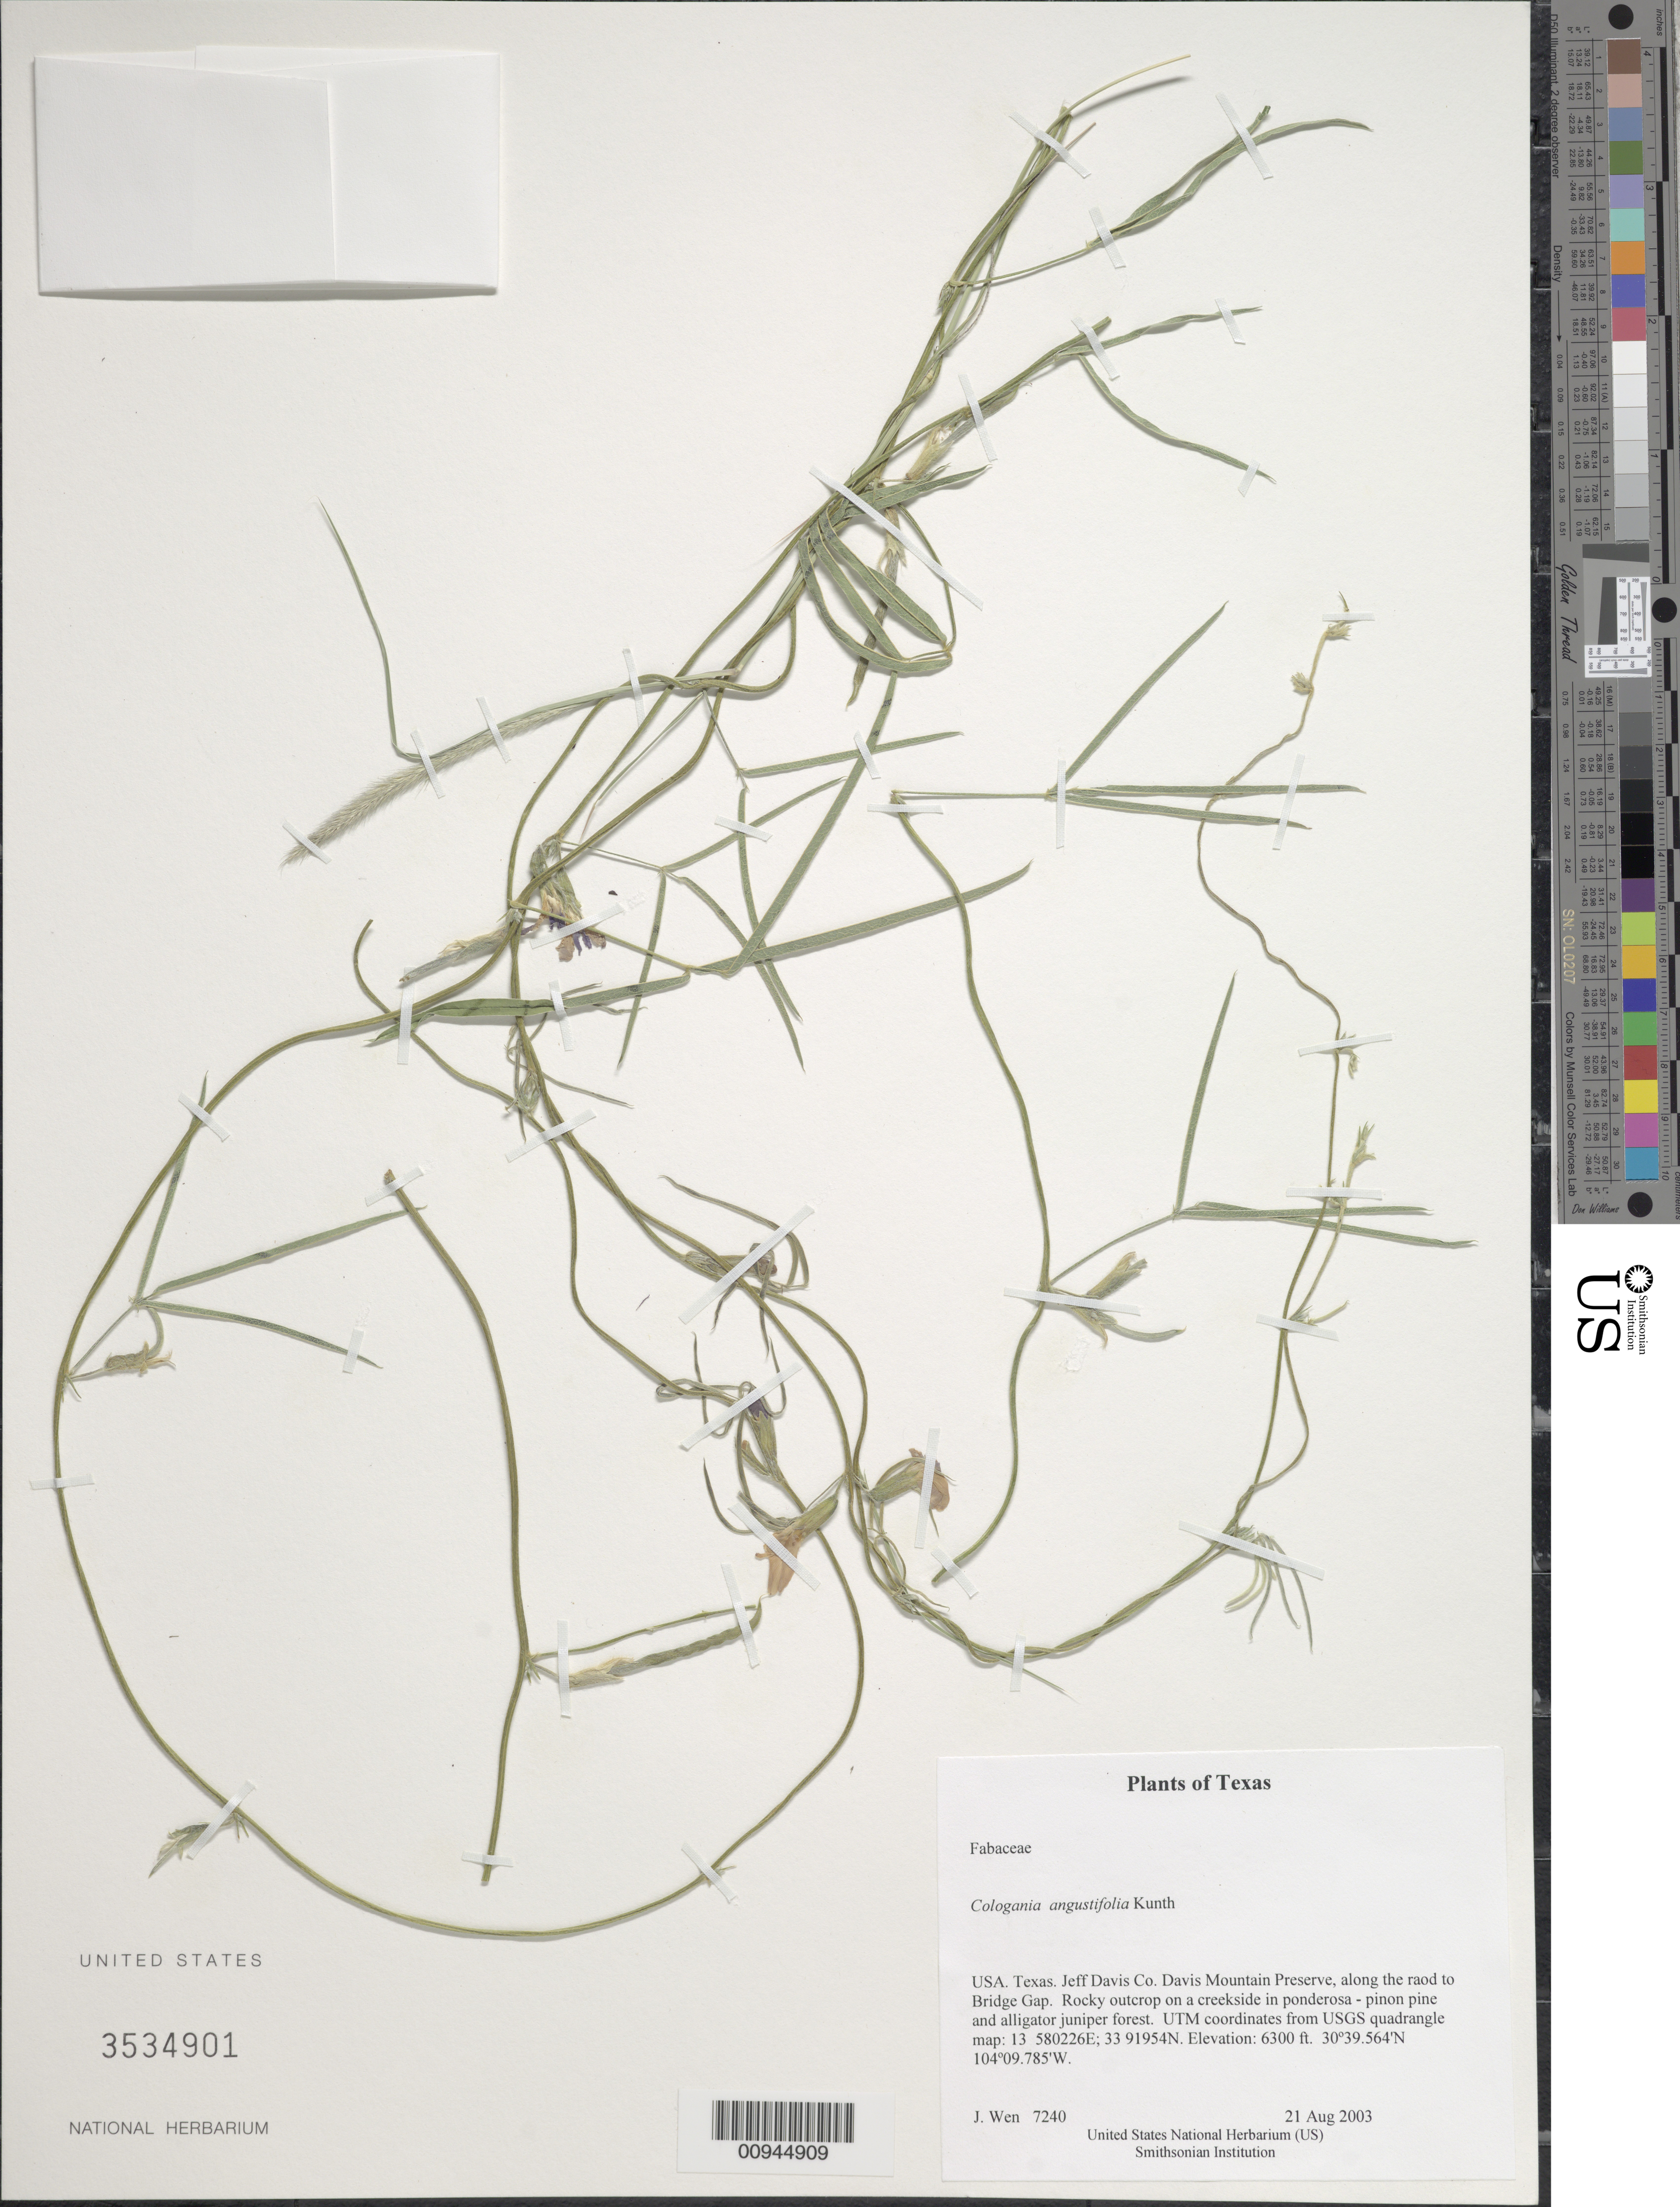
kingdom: Plantae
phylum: Tracheophyta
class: Magnoliopsida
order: Fabales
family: Fabaceae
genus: Cologania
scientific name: Cologania angustifolia var. stricta (M.E. Jones) Fearing ined.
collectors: J. Wen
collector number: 7240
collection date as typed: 21 Aug 2003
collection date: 2003-08-21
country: United States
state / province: Texas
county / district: Jeff Davis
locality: Davis Mountain Preserve, along the road to Bridge Gap. Rocky outcrop on a creekside in ponderosa - pinon pine and alligator juniper forest. UTM coordinates from USGS quadrangle map: 13 580226E; 33 91954N.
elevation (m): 1920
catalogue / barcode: US 3534901